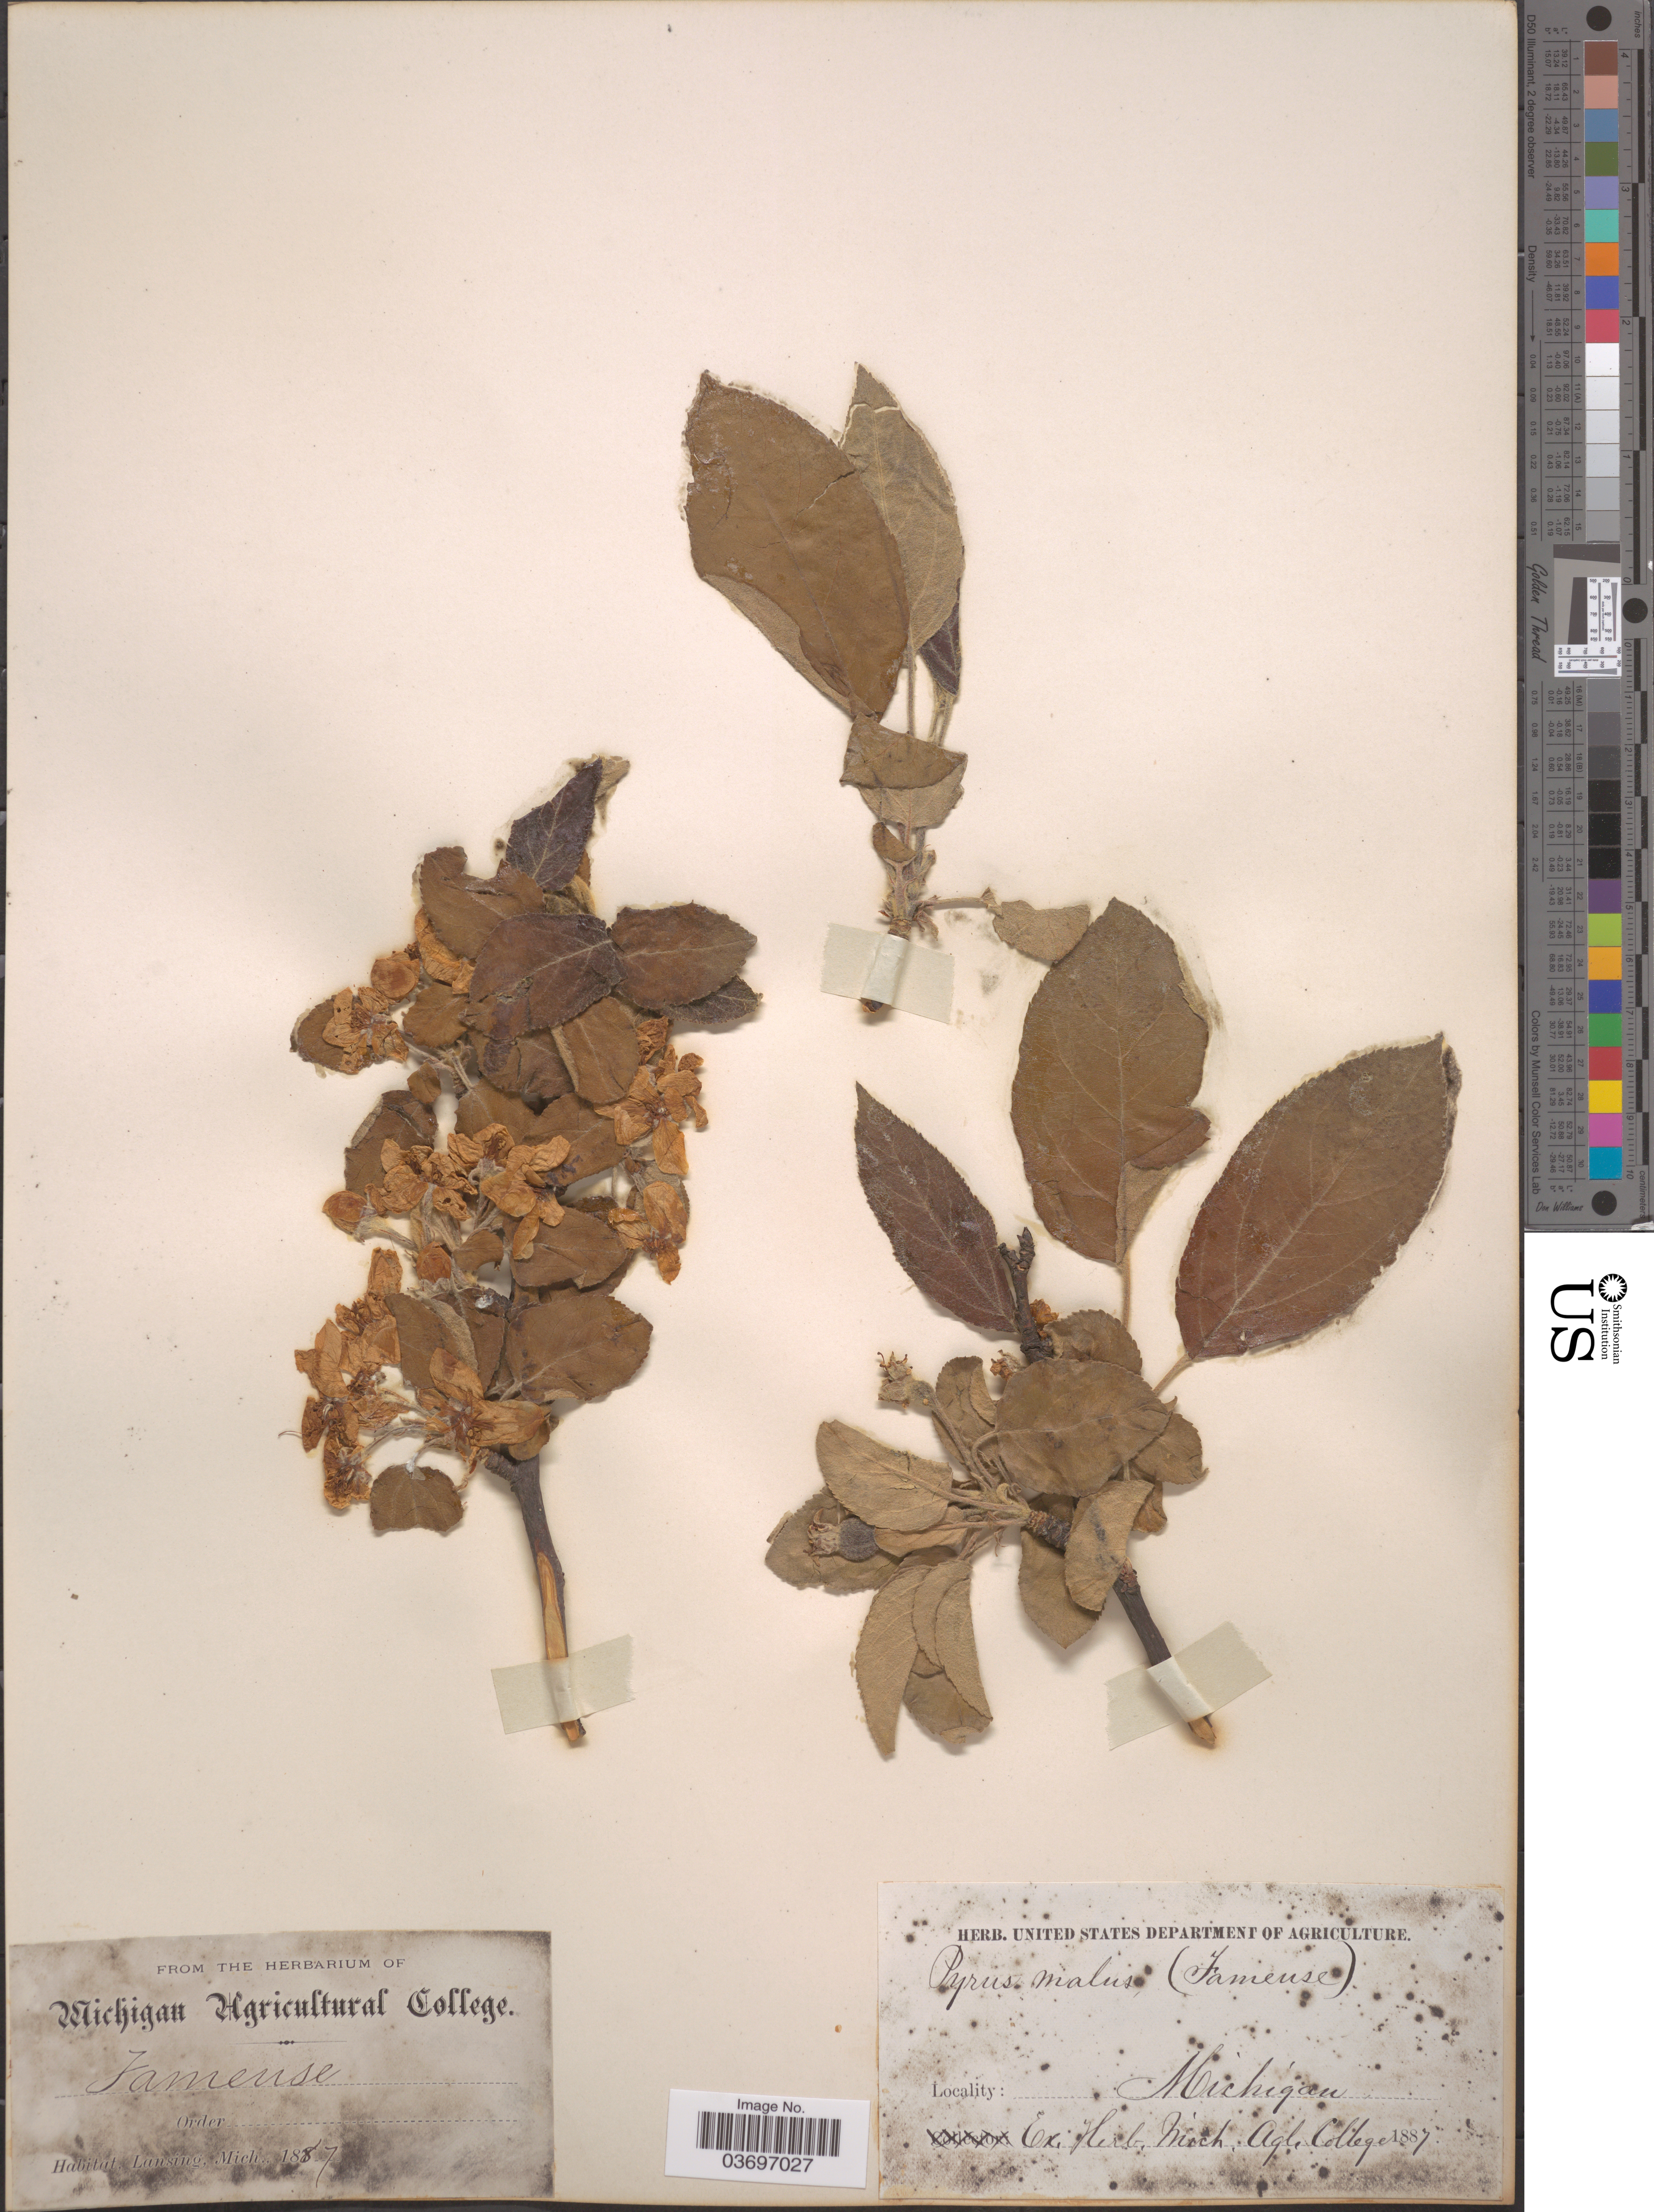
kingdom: Plantae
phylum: Tracheophyta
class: Magnoliopsida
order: Rosales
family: Rosaceae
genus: Malus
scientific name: Malus pumila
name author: Mill.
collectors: Ex herb. Michigan Agricultural College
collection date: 1887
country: United States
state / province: Michigan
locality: Lansing.